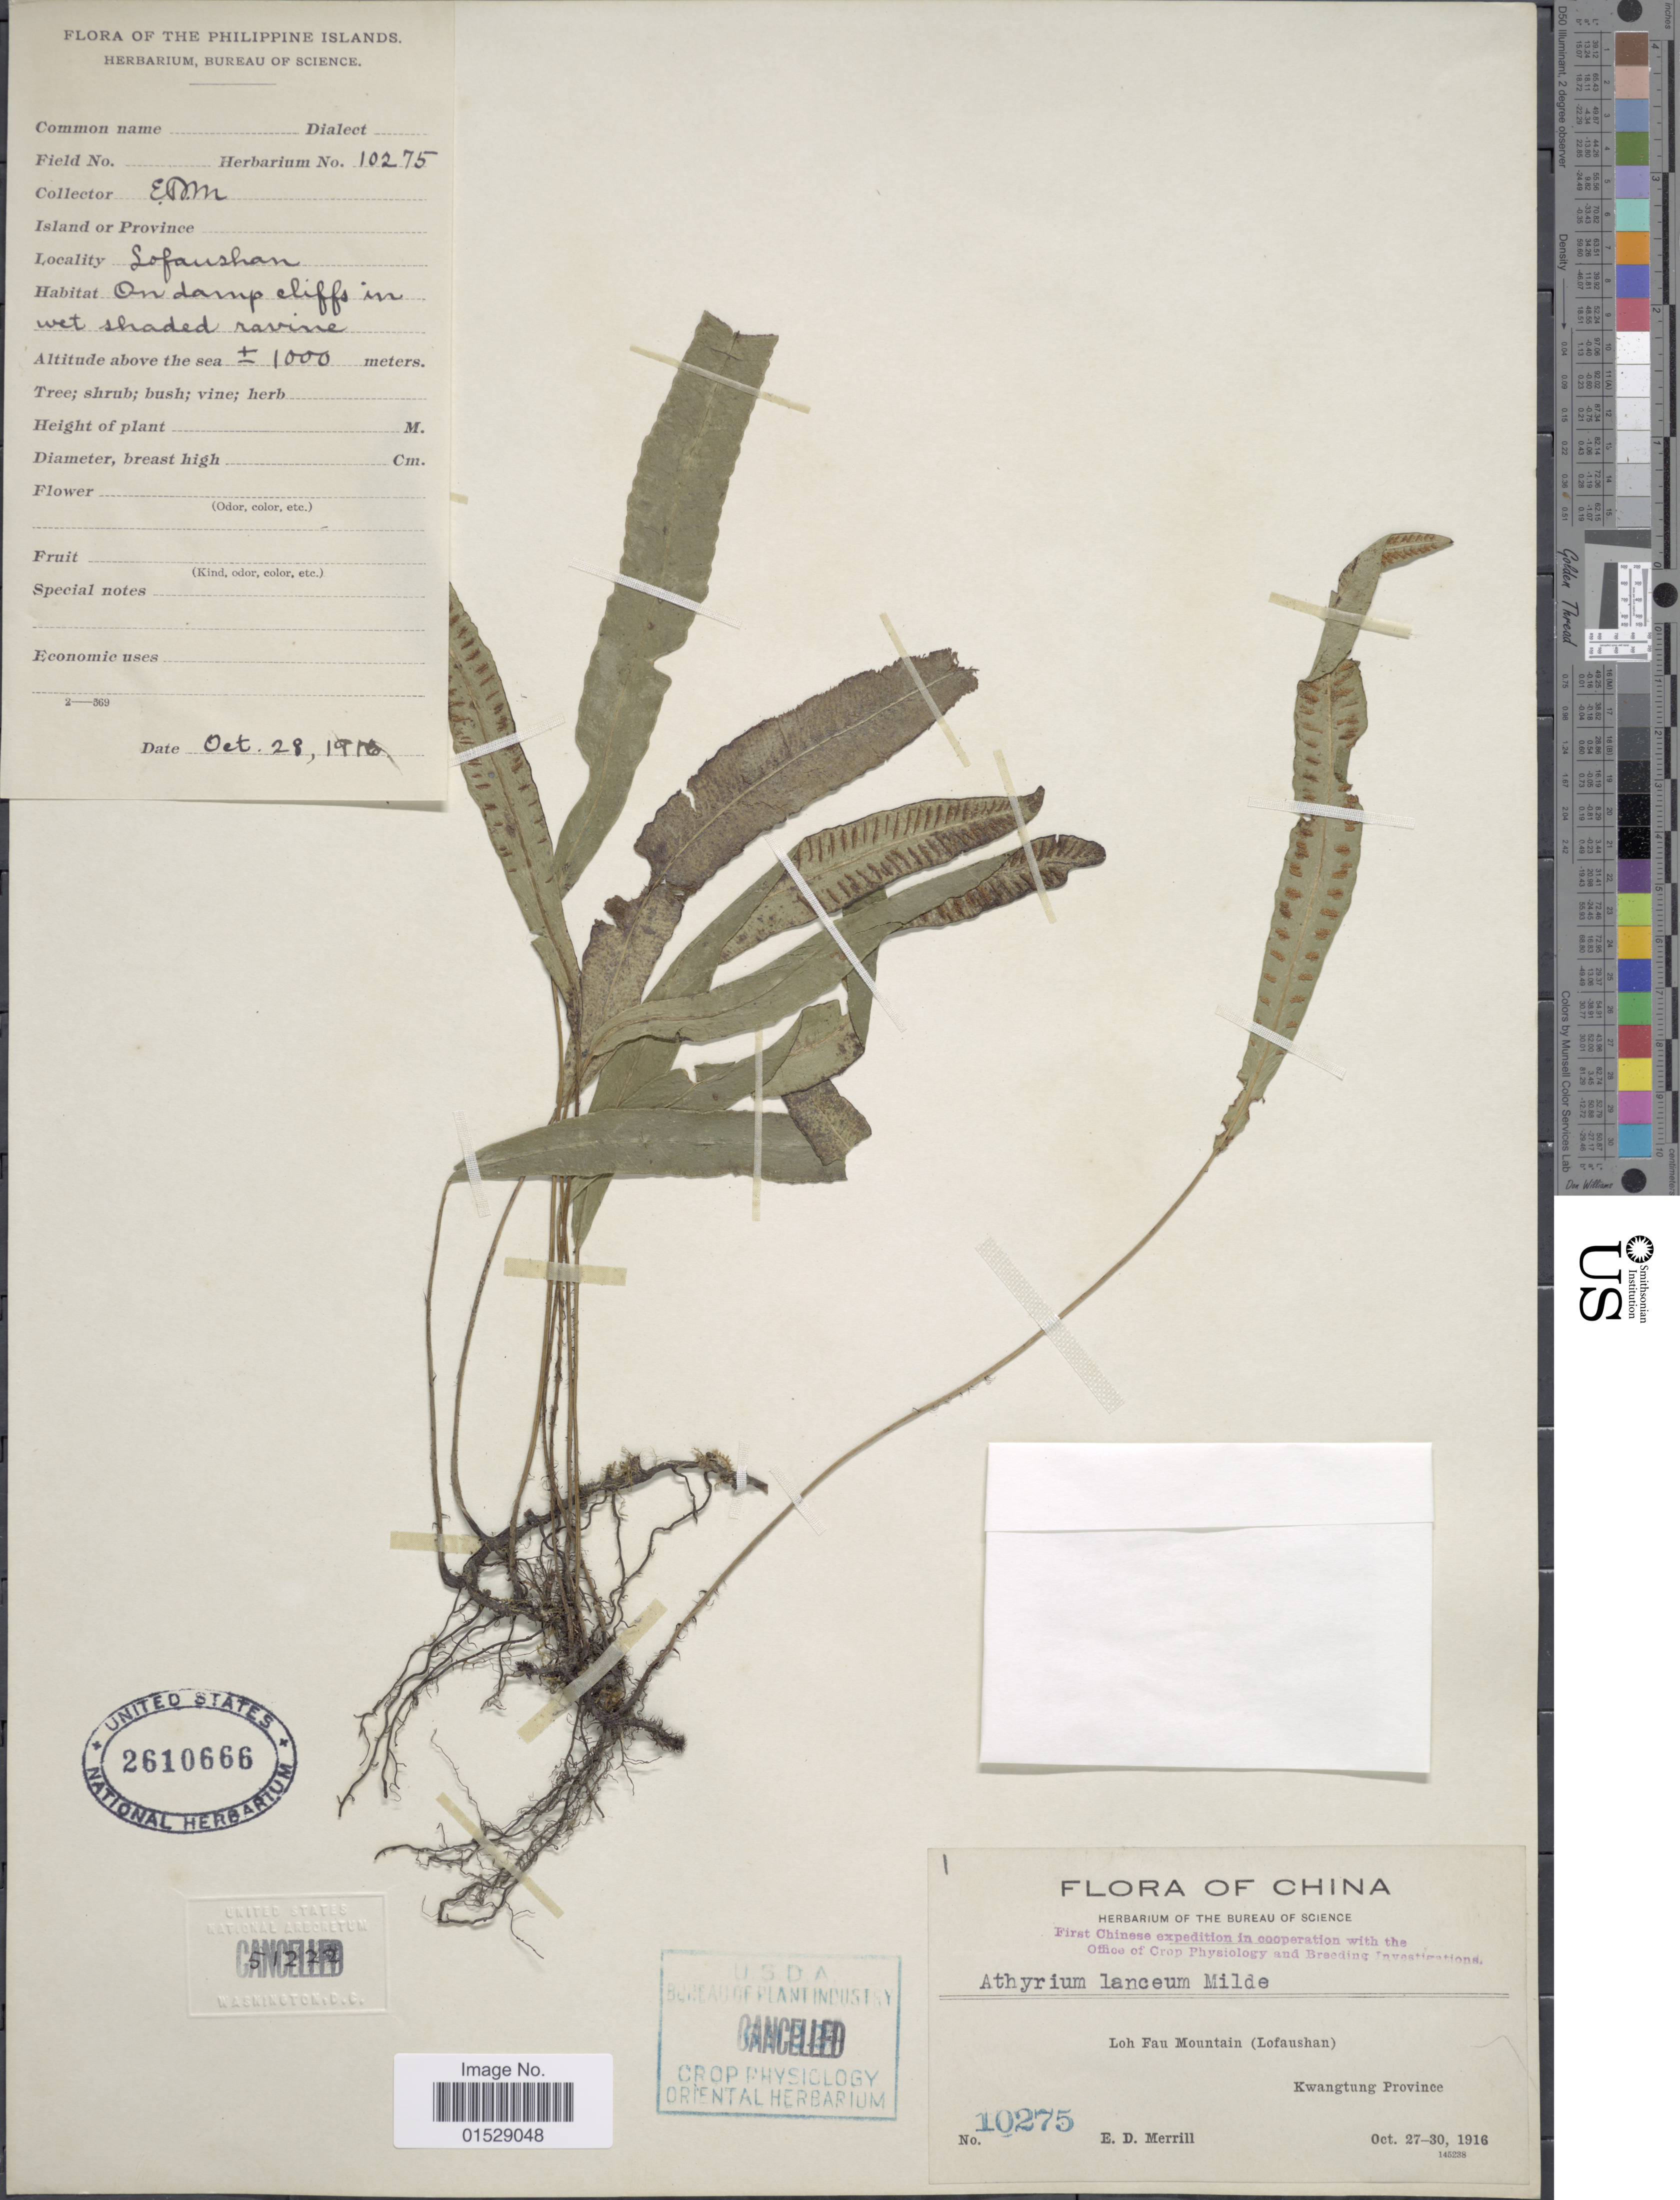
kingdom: Plantae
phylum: Tracheophyta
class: Polypodiopsida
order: Polypodiales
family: Athyriaceae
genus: Deparia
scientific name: Deparia lancea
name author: (Thunb.) Fraser-Jenk.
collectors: E. D. Merrill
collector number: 10275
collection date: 1916-10-28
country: China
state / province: Guangdong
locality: Loh Fau Mountain (Lofaushan), Kwangtung Province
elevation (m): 1000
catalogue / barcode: US 2610666